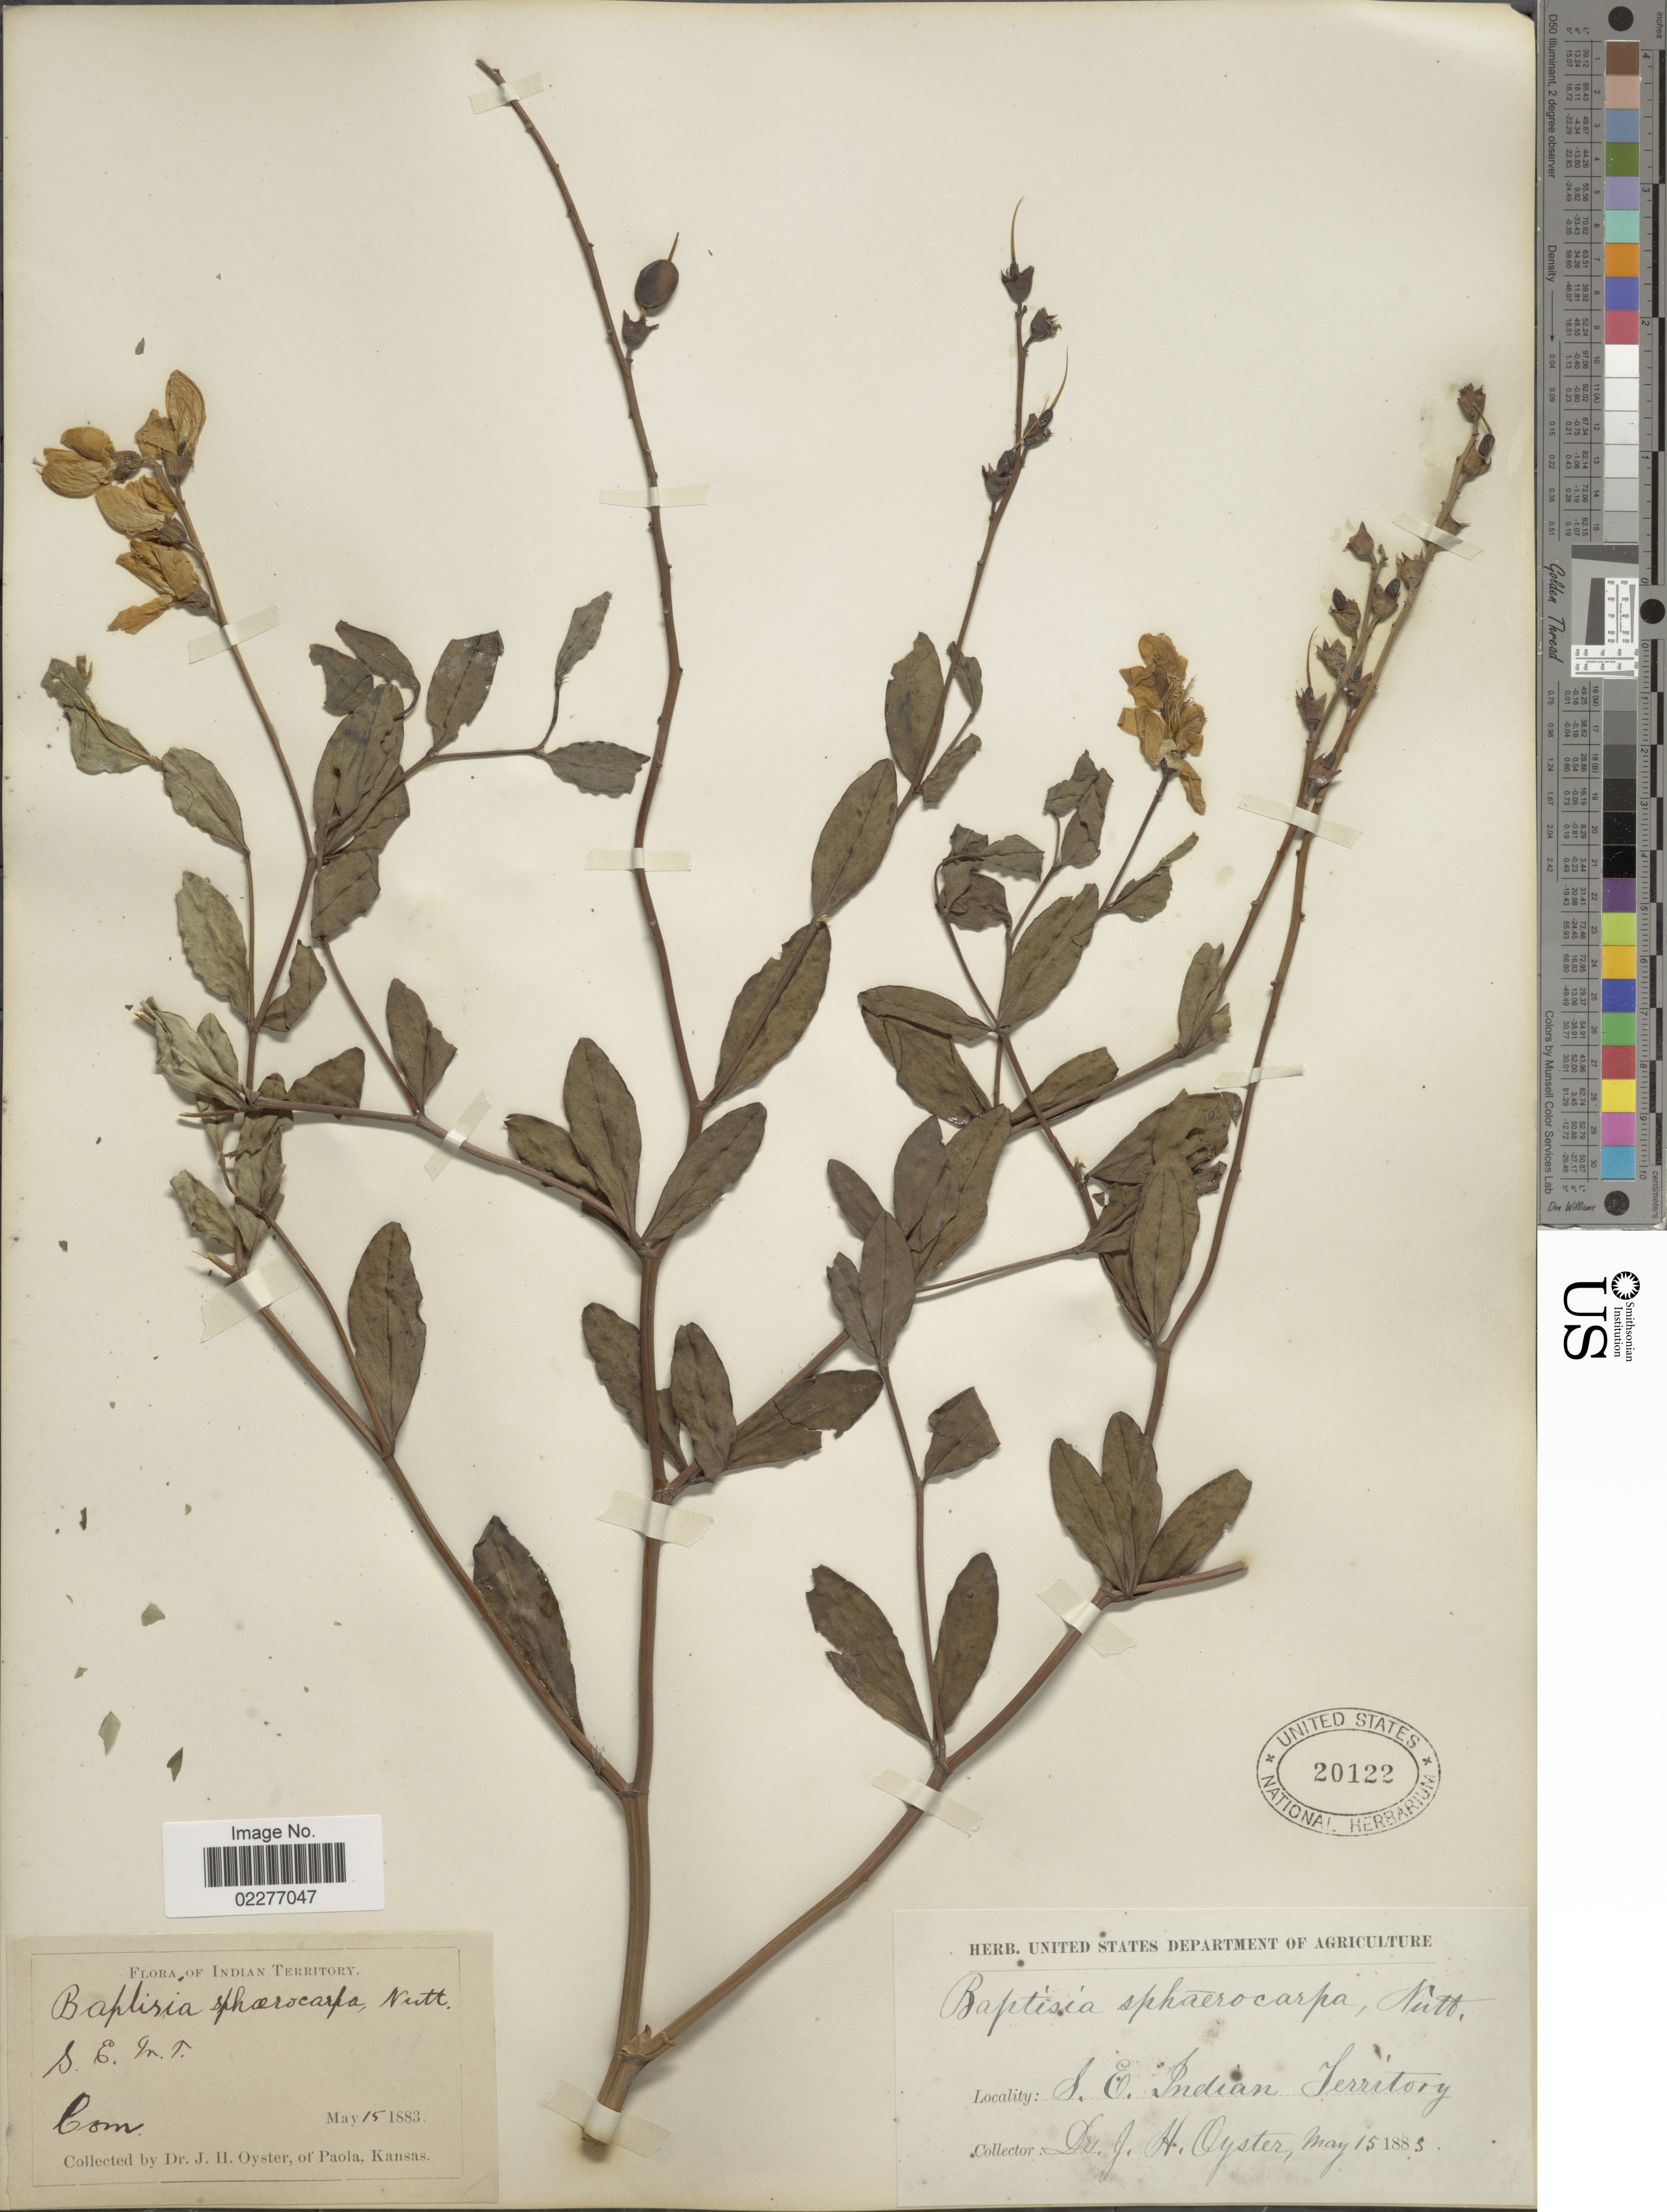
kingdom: Plantae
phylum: Tracheophyta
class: Magnoliopsida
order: Fabales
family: Fabaceae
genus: Baptisia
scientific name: Baptisia sphaerocarpa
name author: Nutt.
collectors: J. H. Oyster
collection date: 1883-05-15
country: United States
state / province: Oklahoma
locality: Indian Territory, S.E. Indian Territory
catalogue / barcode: US 20122